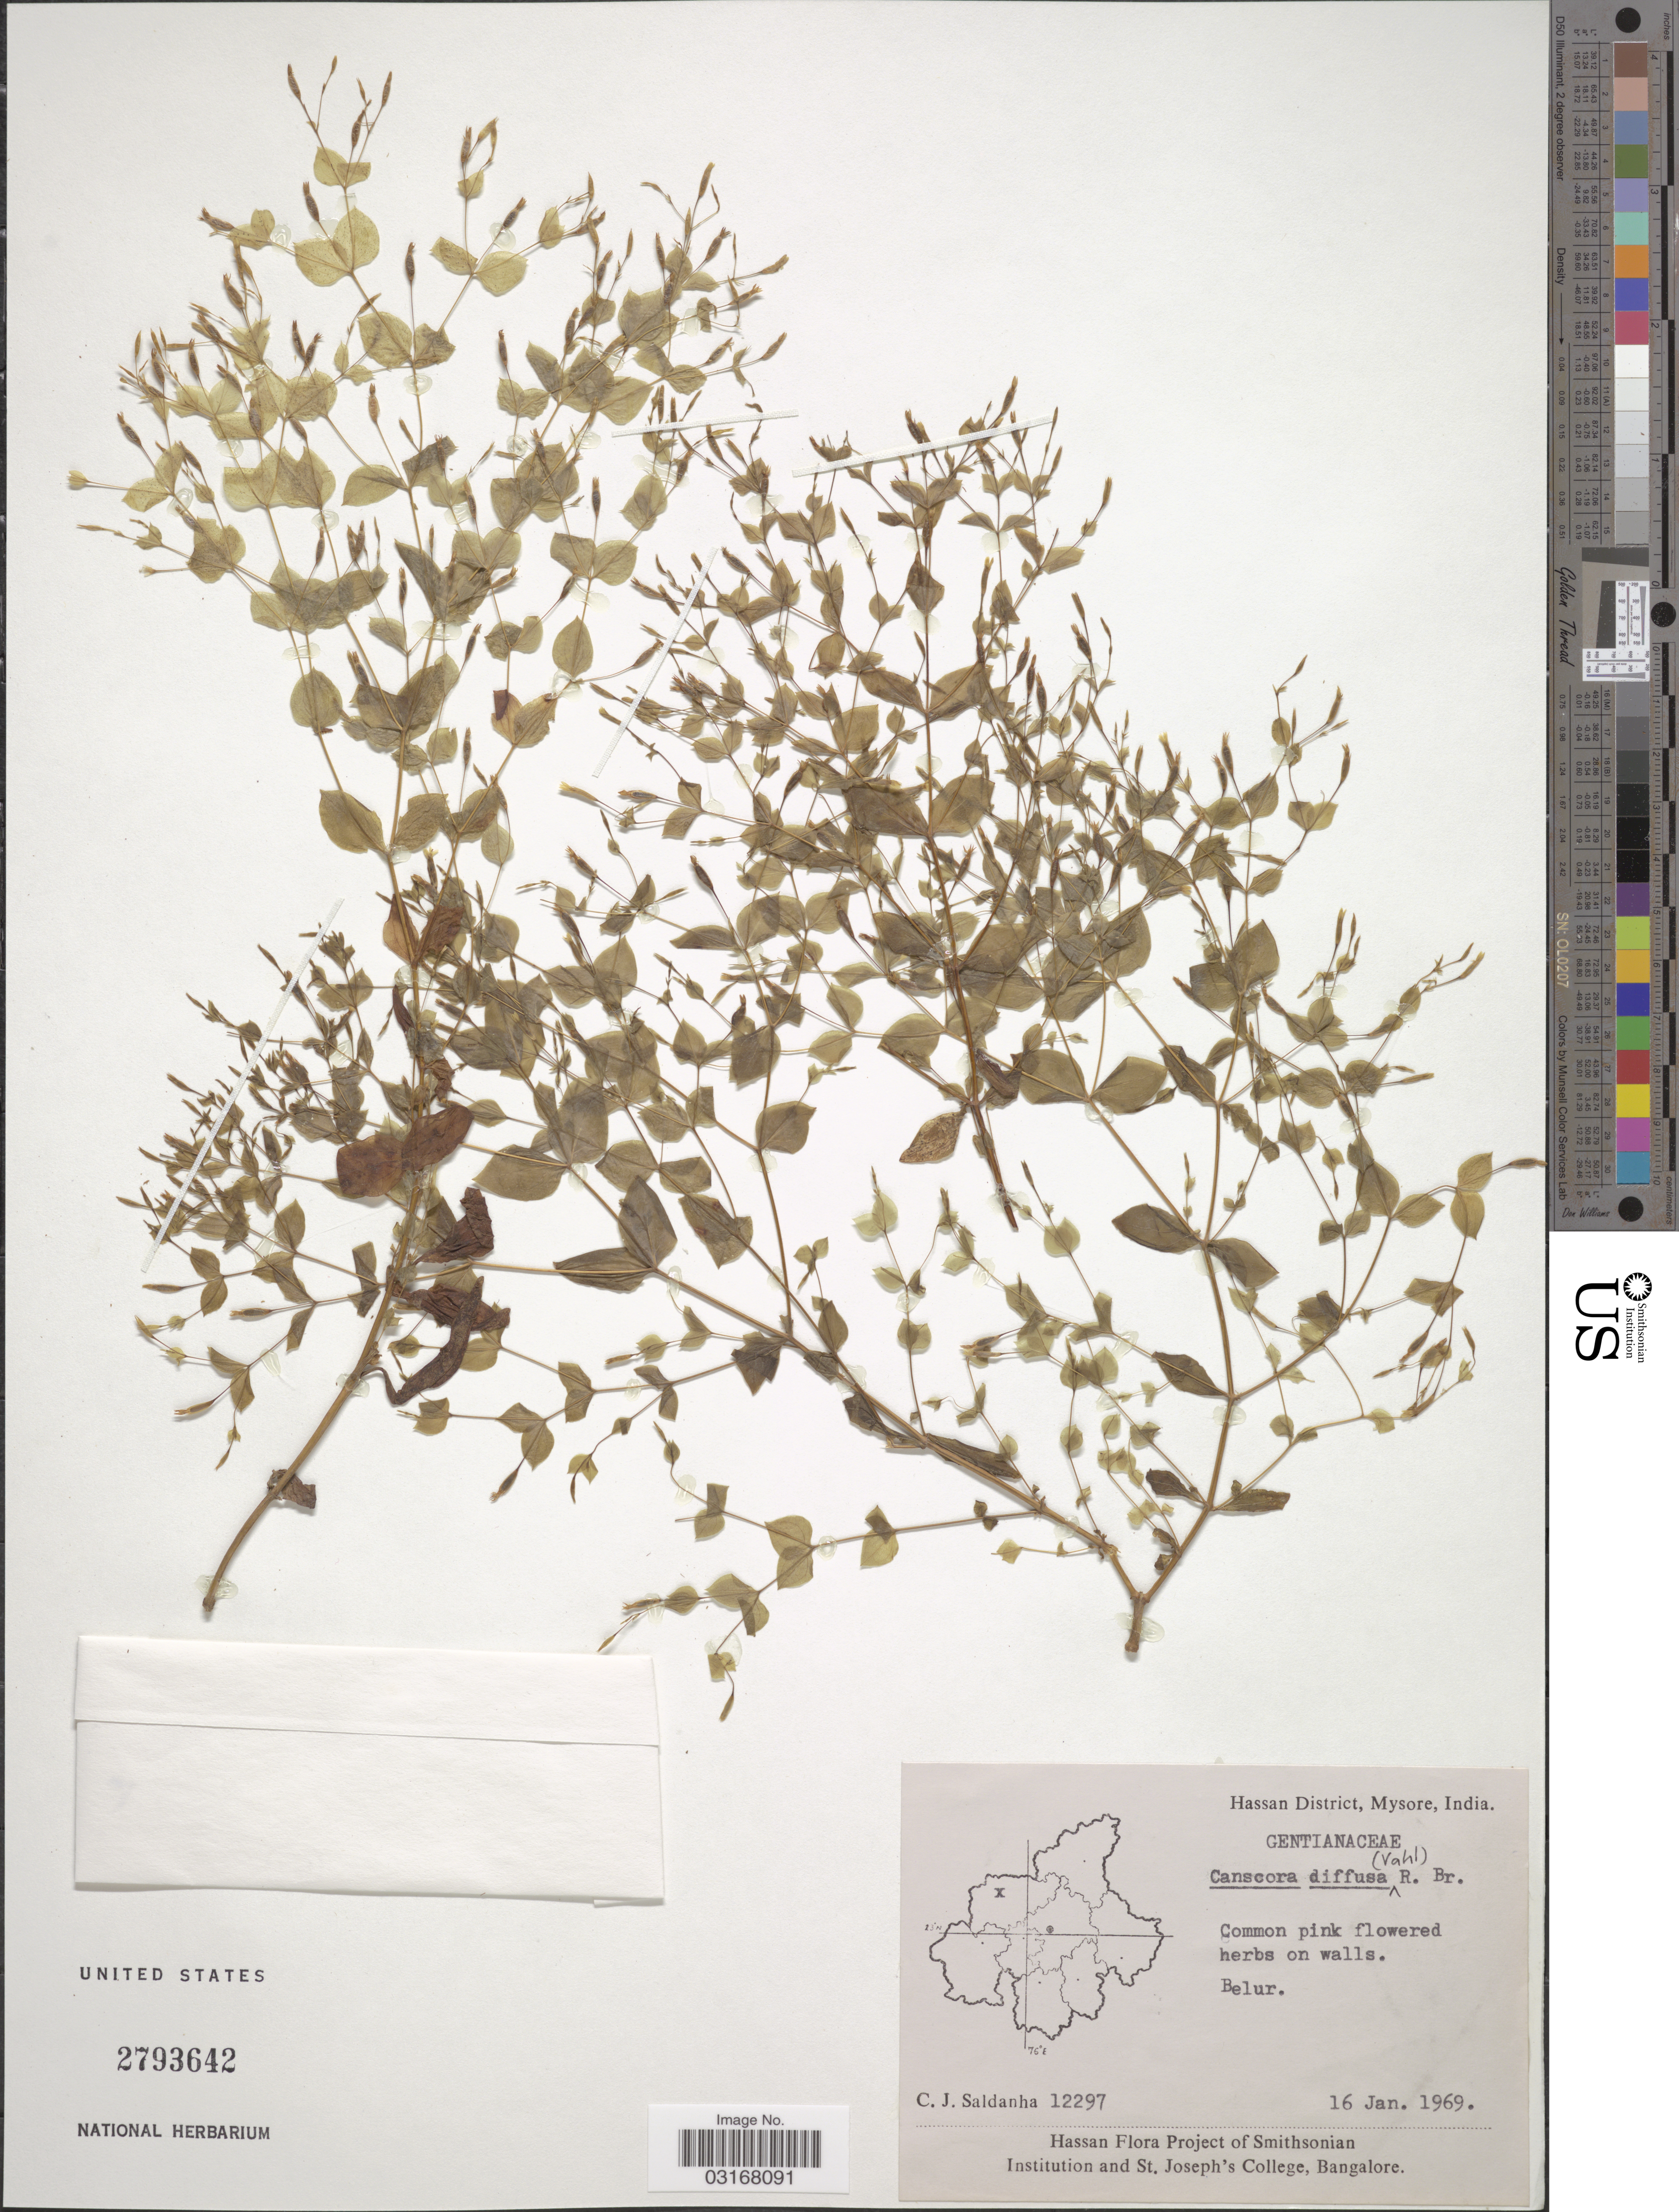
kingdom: Plantae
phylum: Tracheophyta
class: Magnoliopsida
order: Gentianales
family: Gentianaceae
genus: Canscora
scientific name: Canscora diffusa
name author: (Vahl) R. Br. ex Roem. & Schult.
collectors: C. J. Saldanha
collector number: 12297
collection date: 1969-01-16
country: India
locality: Hassan District, Mysore. Belur.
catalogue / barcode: US 2793642